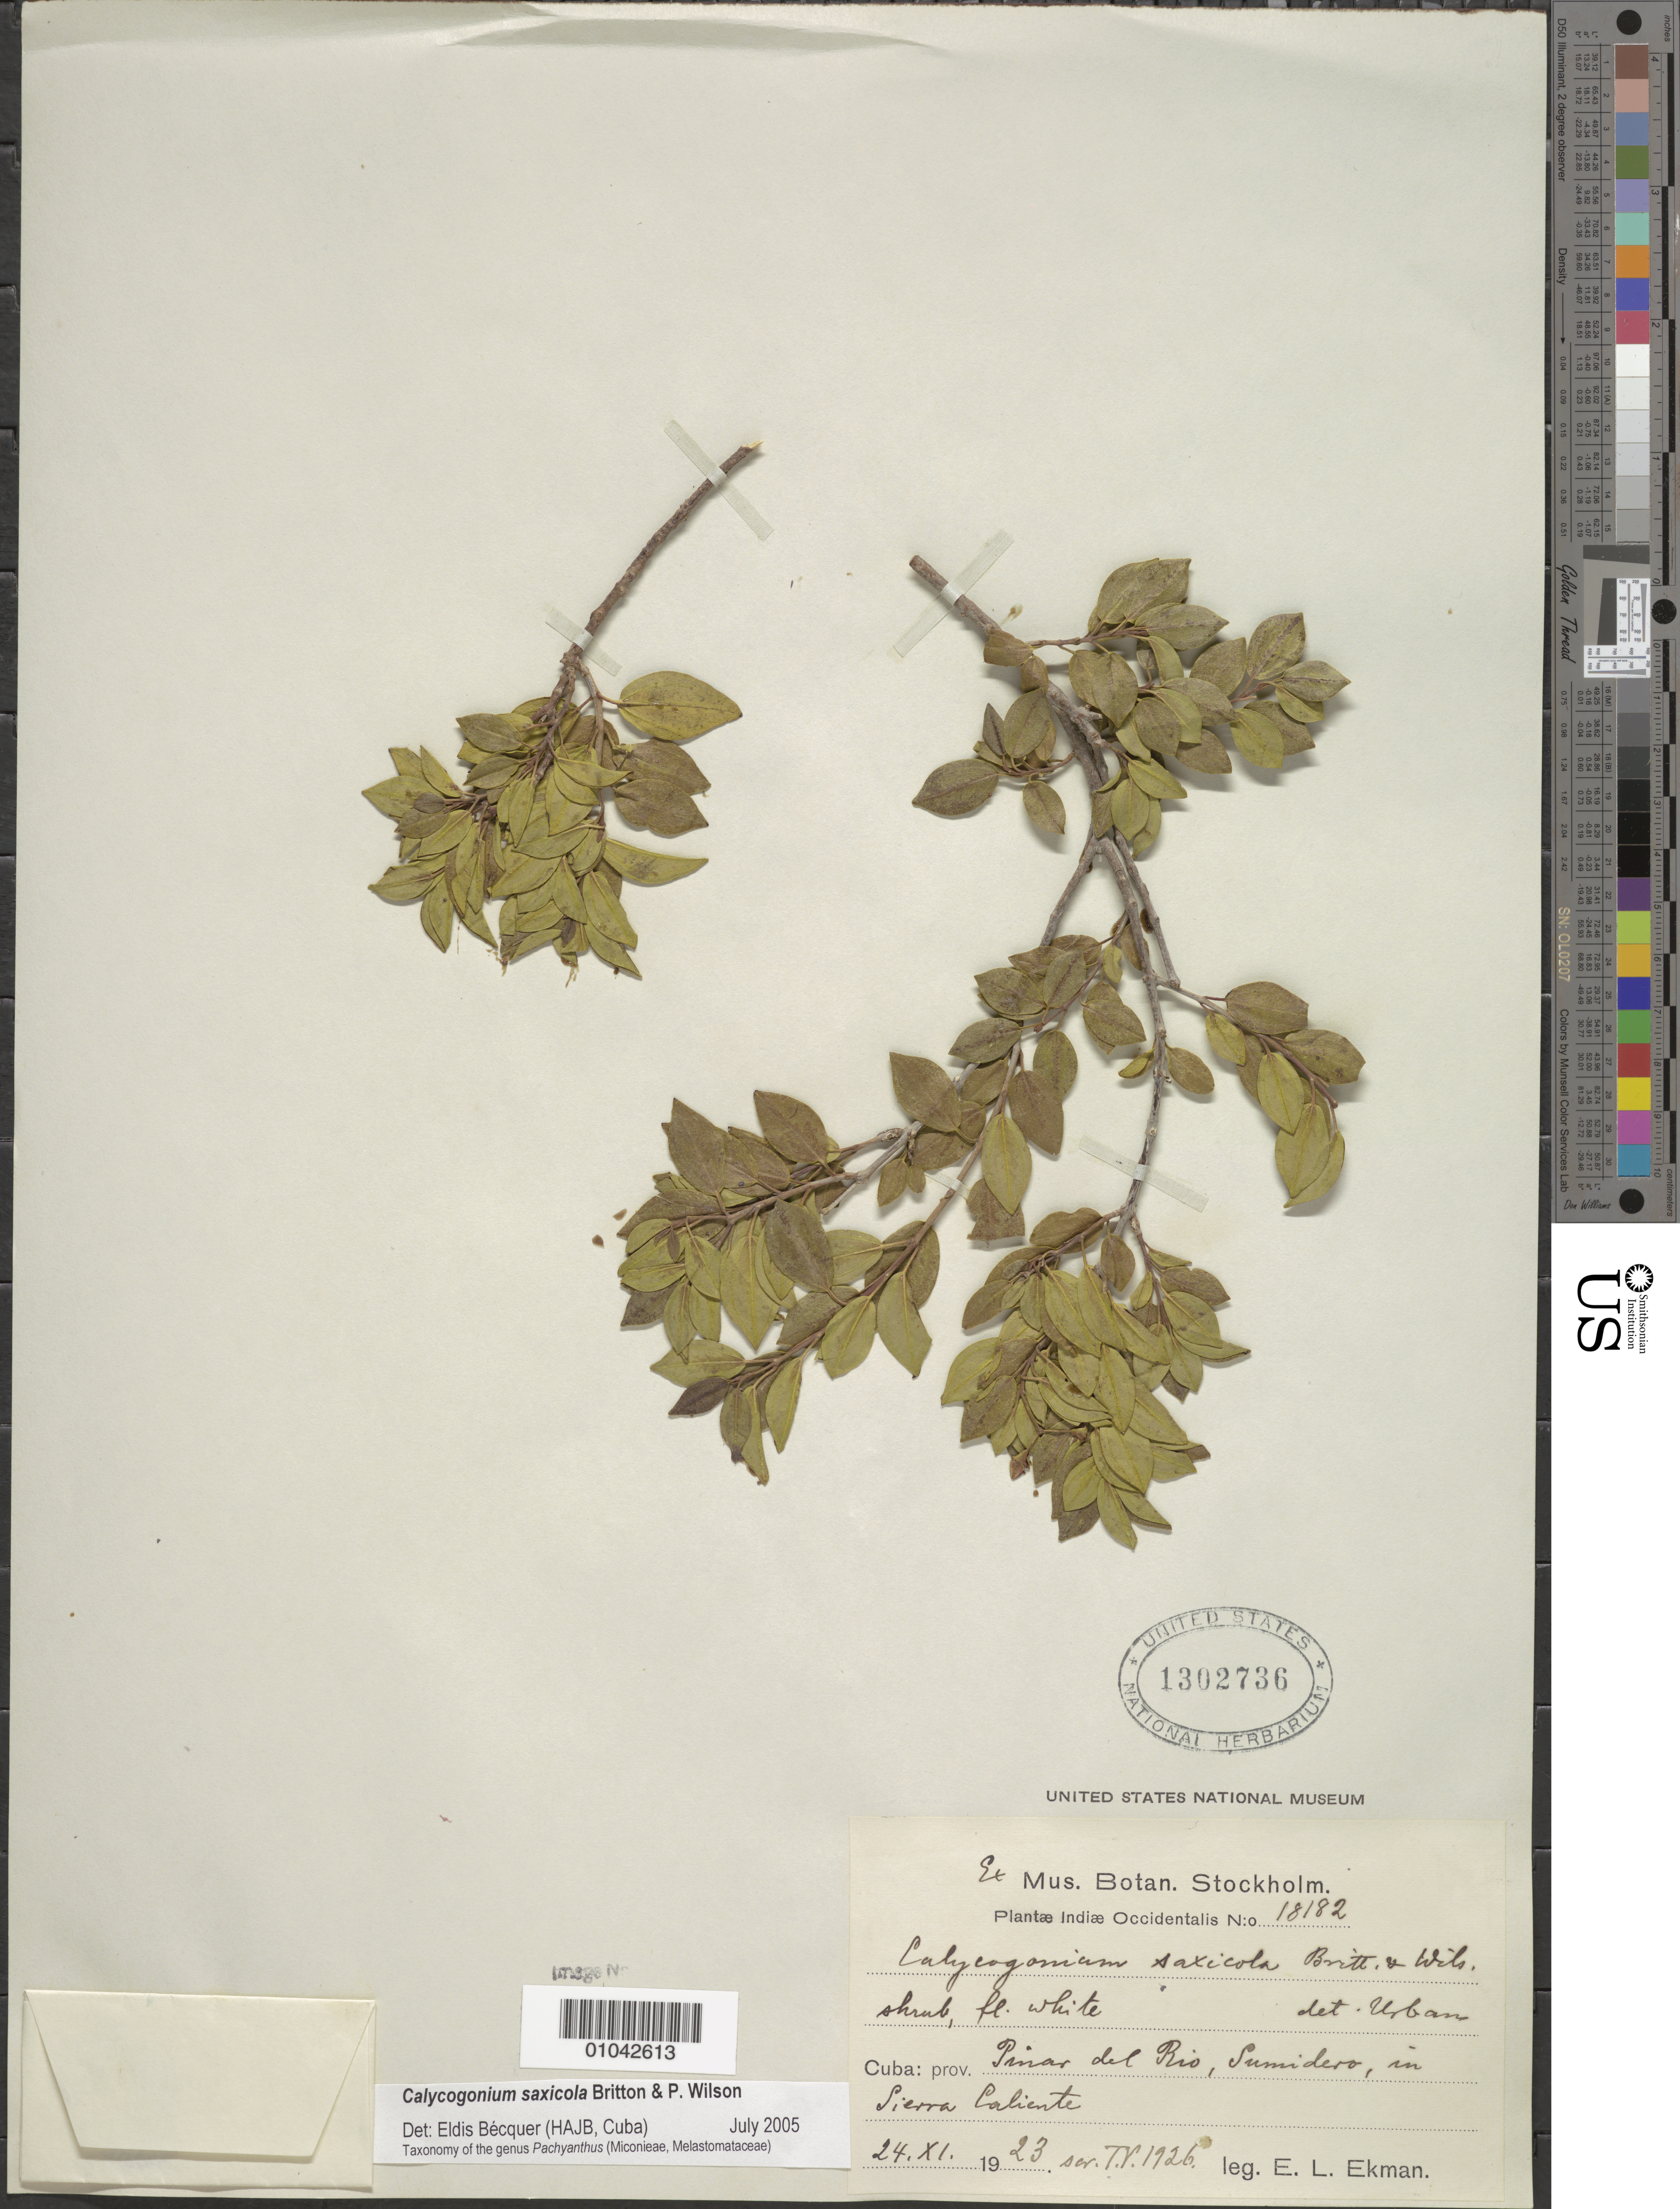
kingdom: Plantae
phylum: Tracheophyta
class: Magnoliopsida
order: Myrtales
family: Melastomataceae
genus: Calycogonium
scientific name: Calycogonium saxicola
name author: Britton & P. Wilson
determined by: Bécquer Granados, E. R., (HAJB)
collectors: E. L. Ekman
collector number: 18182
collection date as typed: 24 Nov 1923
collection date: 1923-11-24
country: Cuba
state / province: Pinar del Rio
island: Cuba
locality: Sumidero, in sierra Caliente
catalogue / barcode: US 1302736